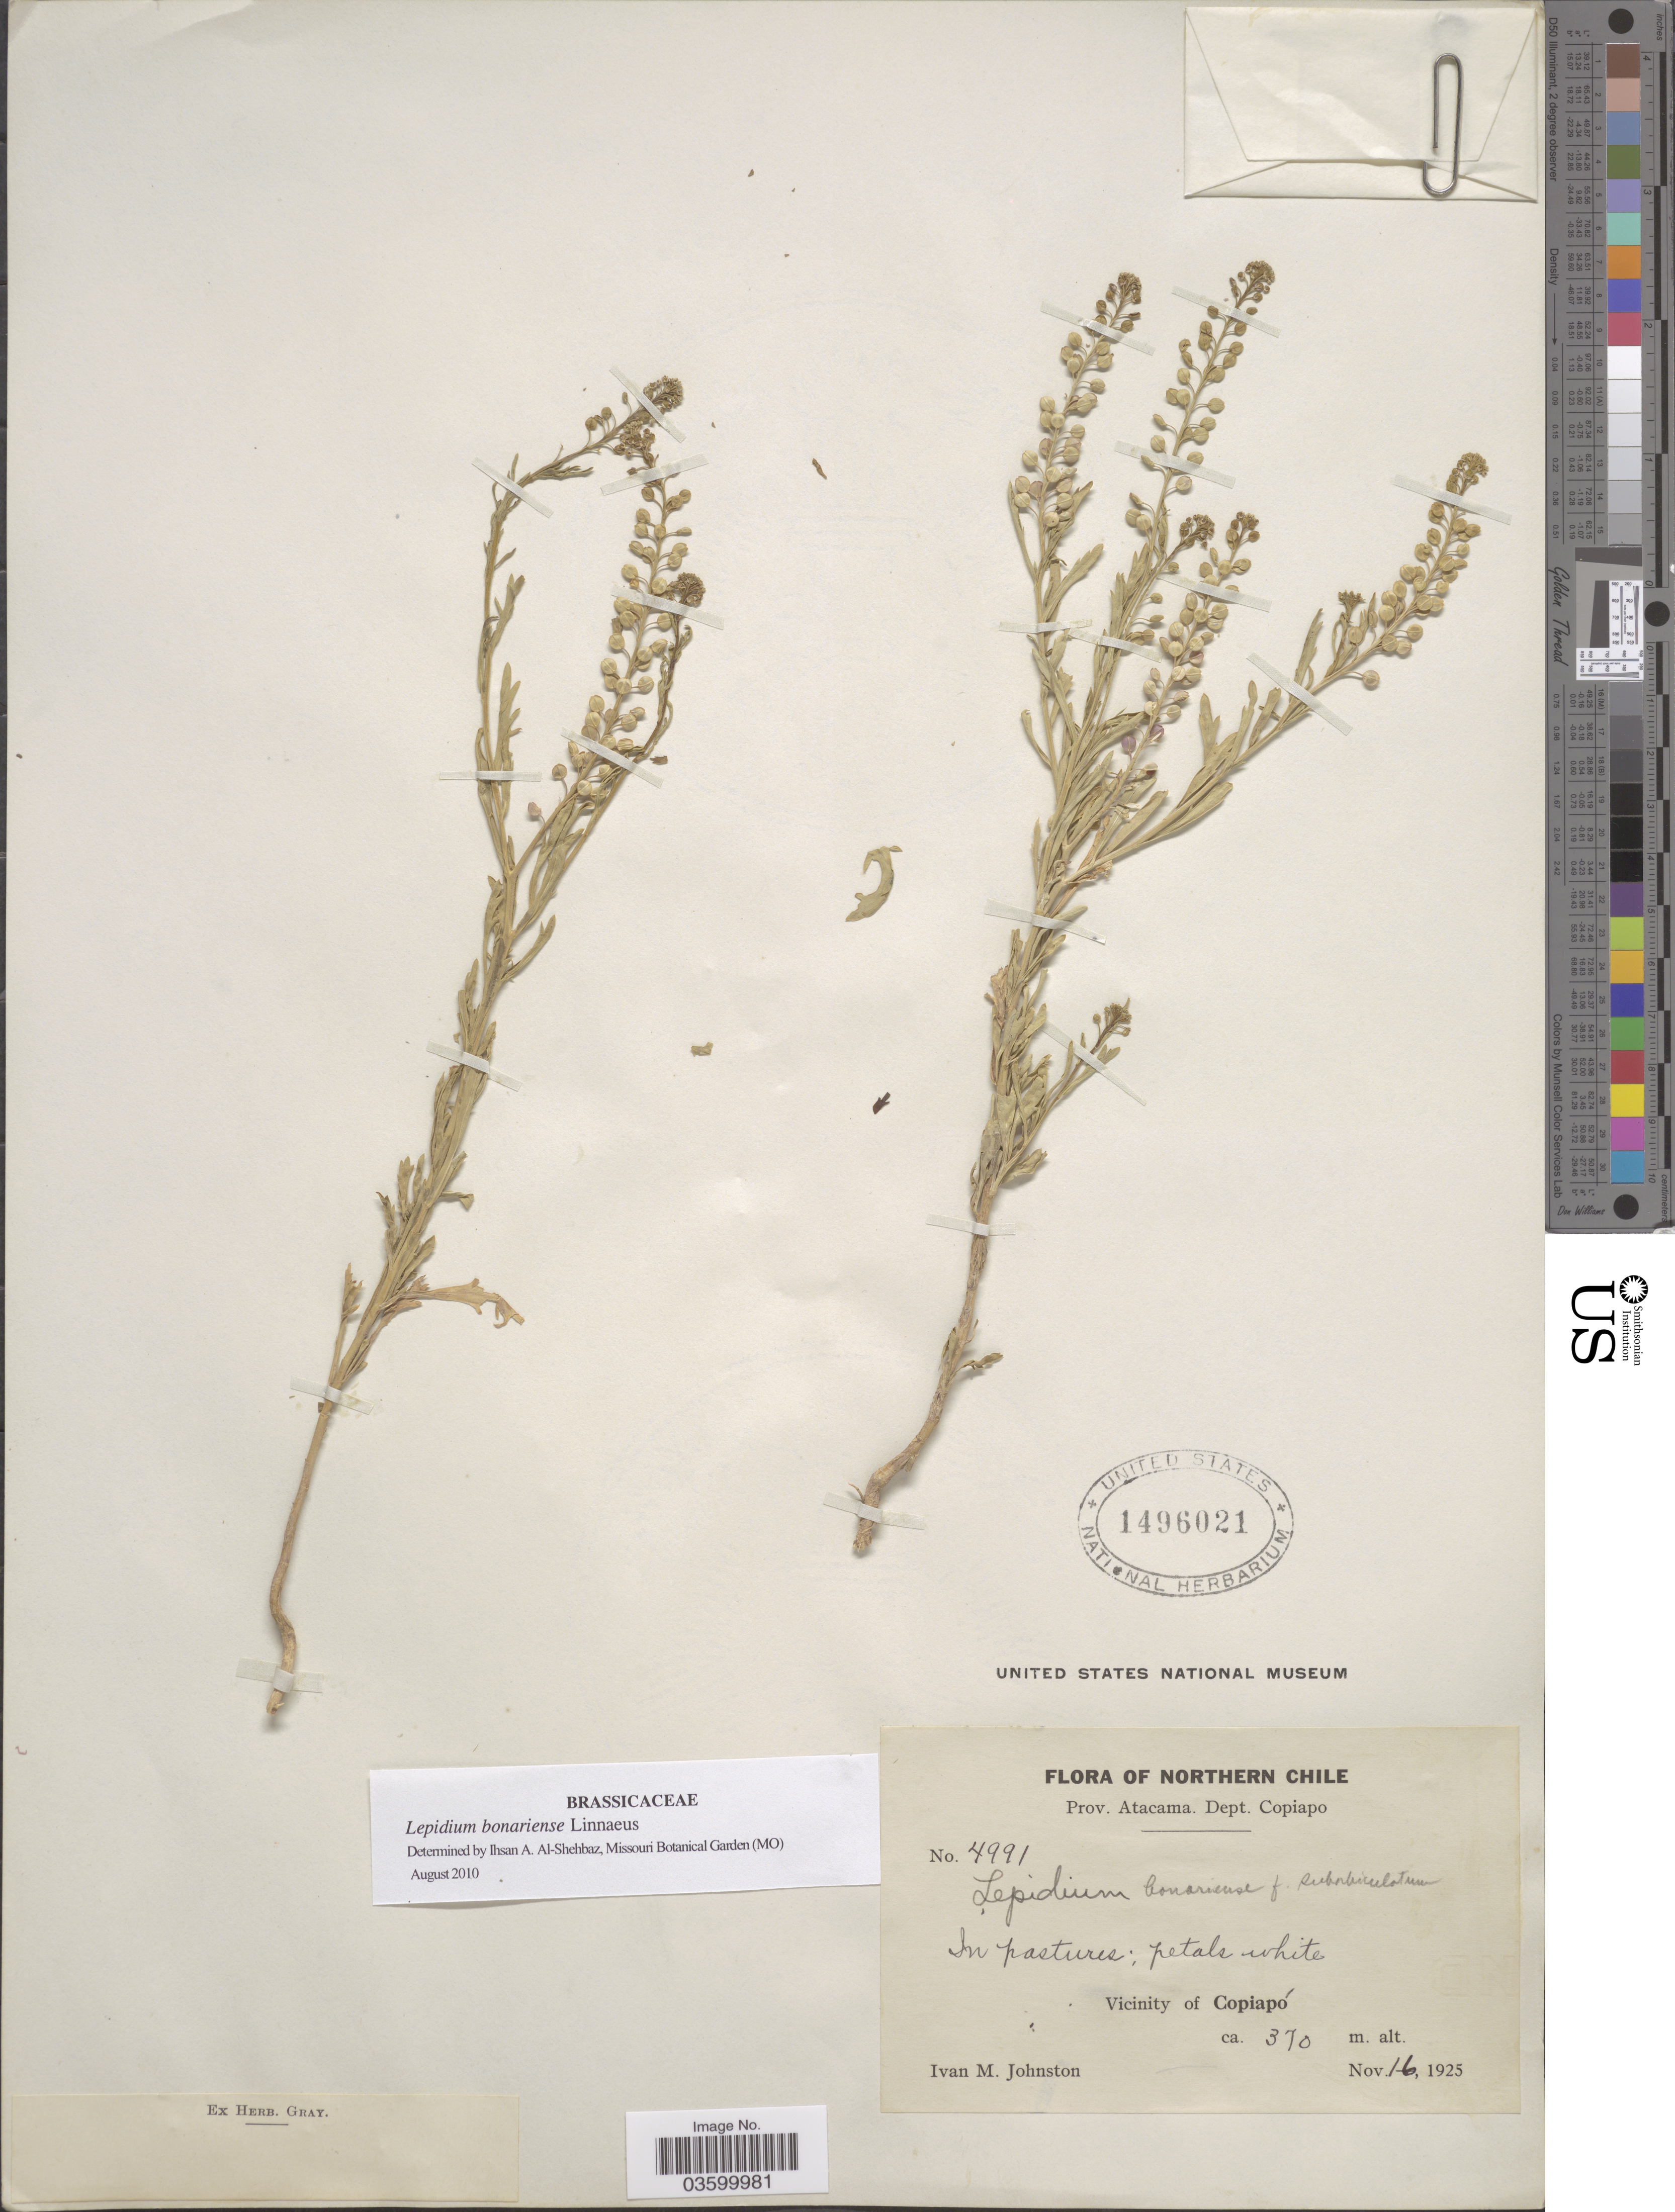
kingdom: Plantae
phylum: Tracheophyta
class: Magnoliopsida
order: Brassicales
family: Brassicaceae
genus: Lepidium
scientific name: Lepidium bonariense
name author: L.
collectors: I.M. Johnston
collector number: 4991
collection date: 1925-11-16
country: Chile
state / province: Atacama (III)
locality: Northern Chile. Dept. Copiapo. Vicinity of Copiapó.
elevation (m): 370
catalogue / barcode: US 1496021